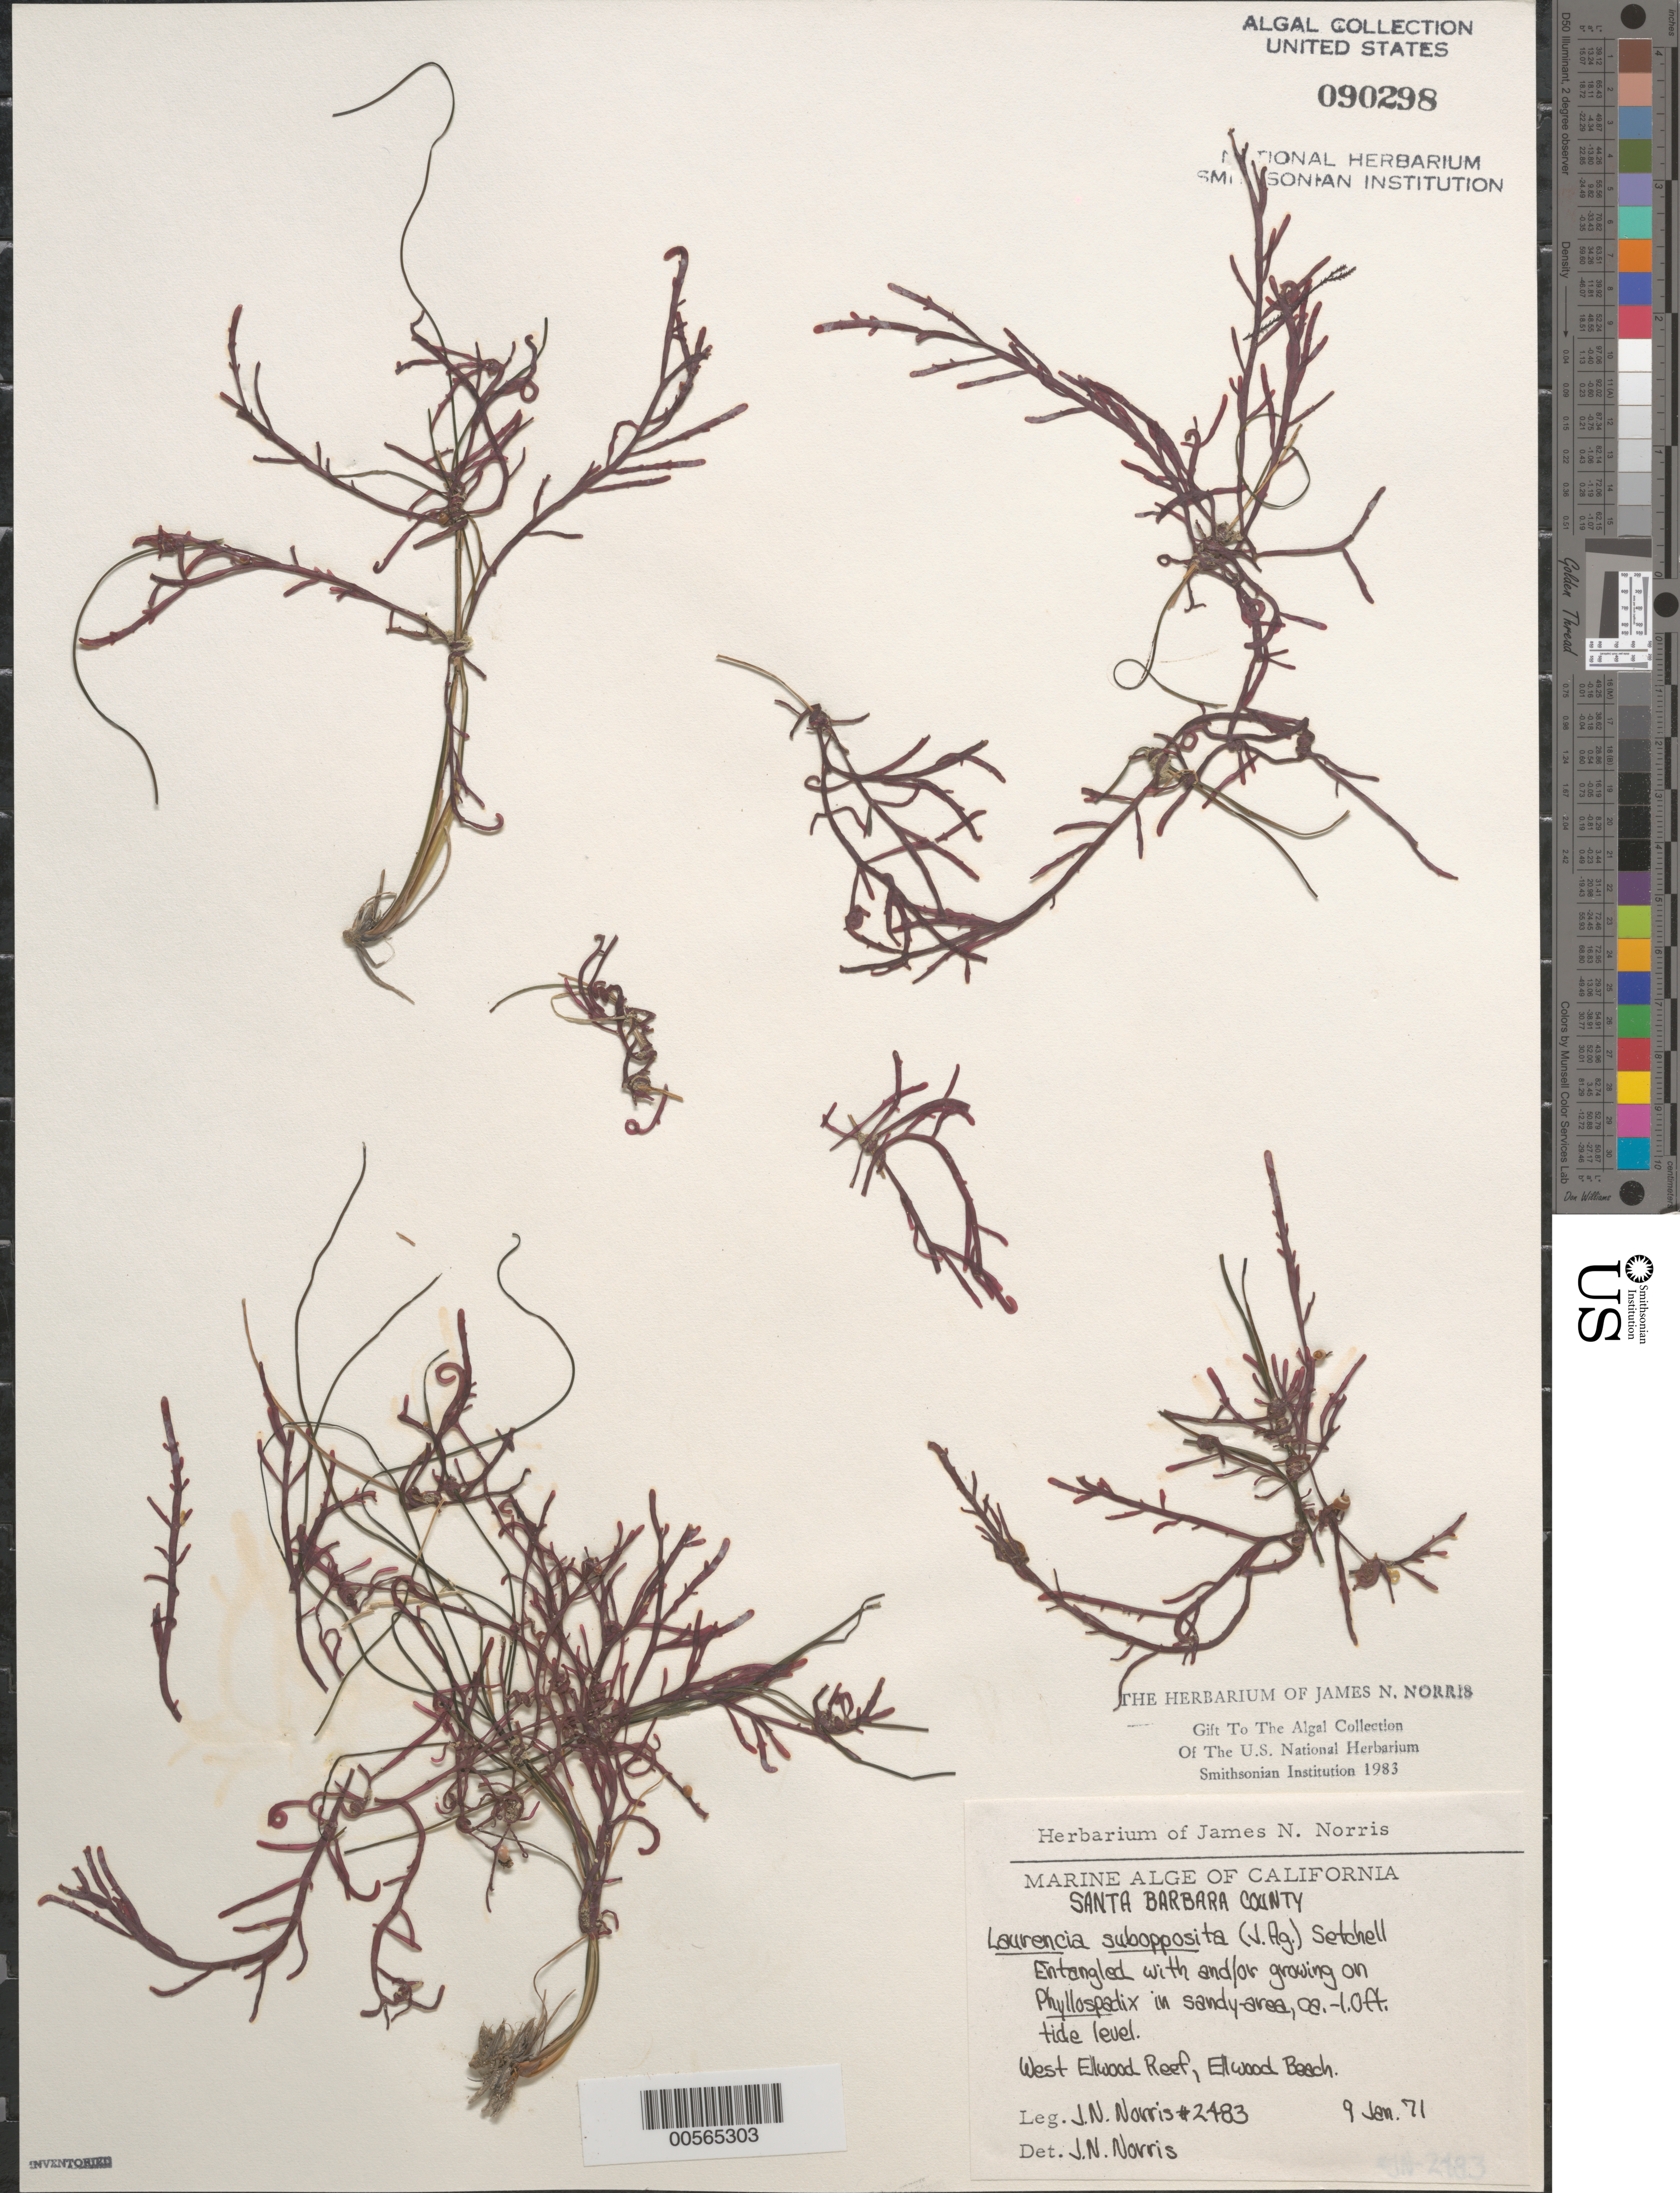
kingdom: Plantae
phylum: Rhodophyta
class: Florideophyceae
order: Ceramiales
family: Rhodomelaceae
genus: Laurencia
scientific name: Laurencia subopposita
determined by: Norris, James N.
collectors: J. N. Norris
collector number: JN-2483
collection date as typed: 09 Jan 1971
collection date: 1971-01-09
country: United States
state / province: California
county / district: Santa Barbara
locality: West Ellwood Reef, Ellwood Beach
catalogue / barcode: US 90298